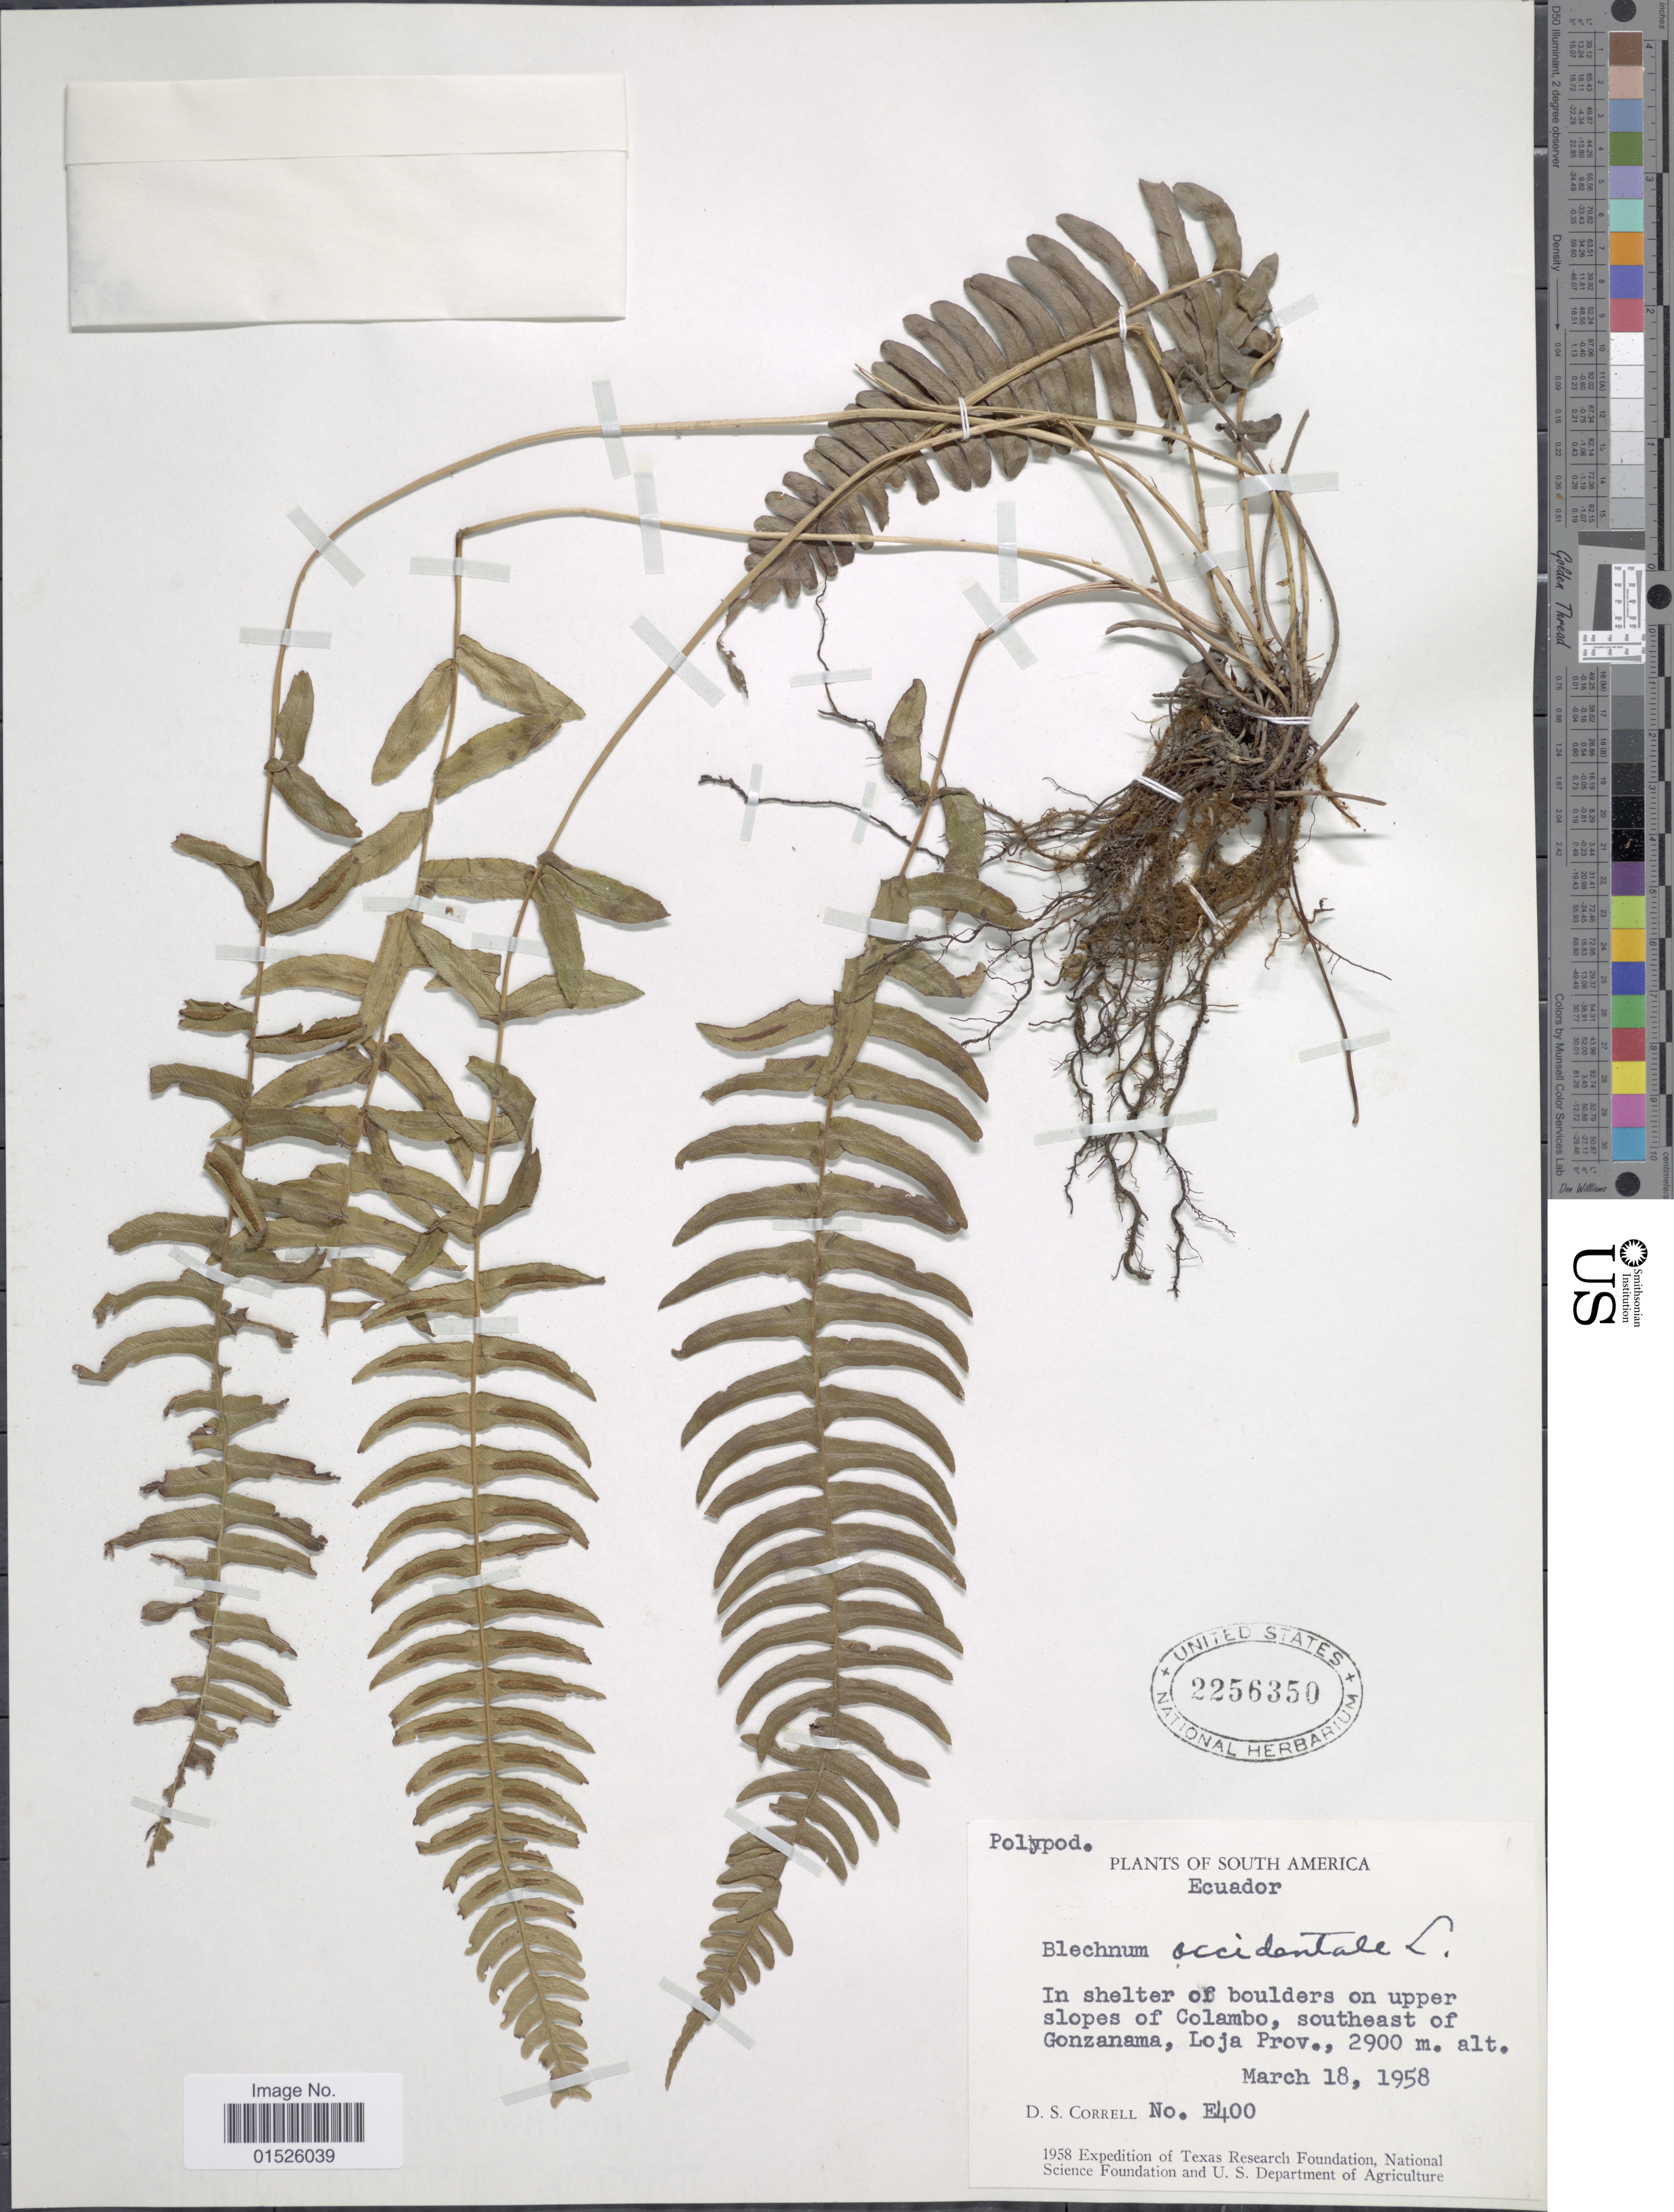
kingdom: Plantae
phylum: Tracheophyta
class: Polypodiopsida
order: Polypodiales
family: Blechnaceae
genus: Blechnum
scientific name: Blechnum glandulosum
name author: Link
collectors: D. S. Correll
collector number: E400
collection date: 1958-03-18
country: Ecuador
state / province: Loja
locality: South America, Ecuador, in shelter of boulders on upper slopes of Colambo, south east of Gonzanama, Loja Prov.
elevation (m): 2900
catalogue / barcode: US 2256350